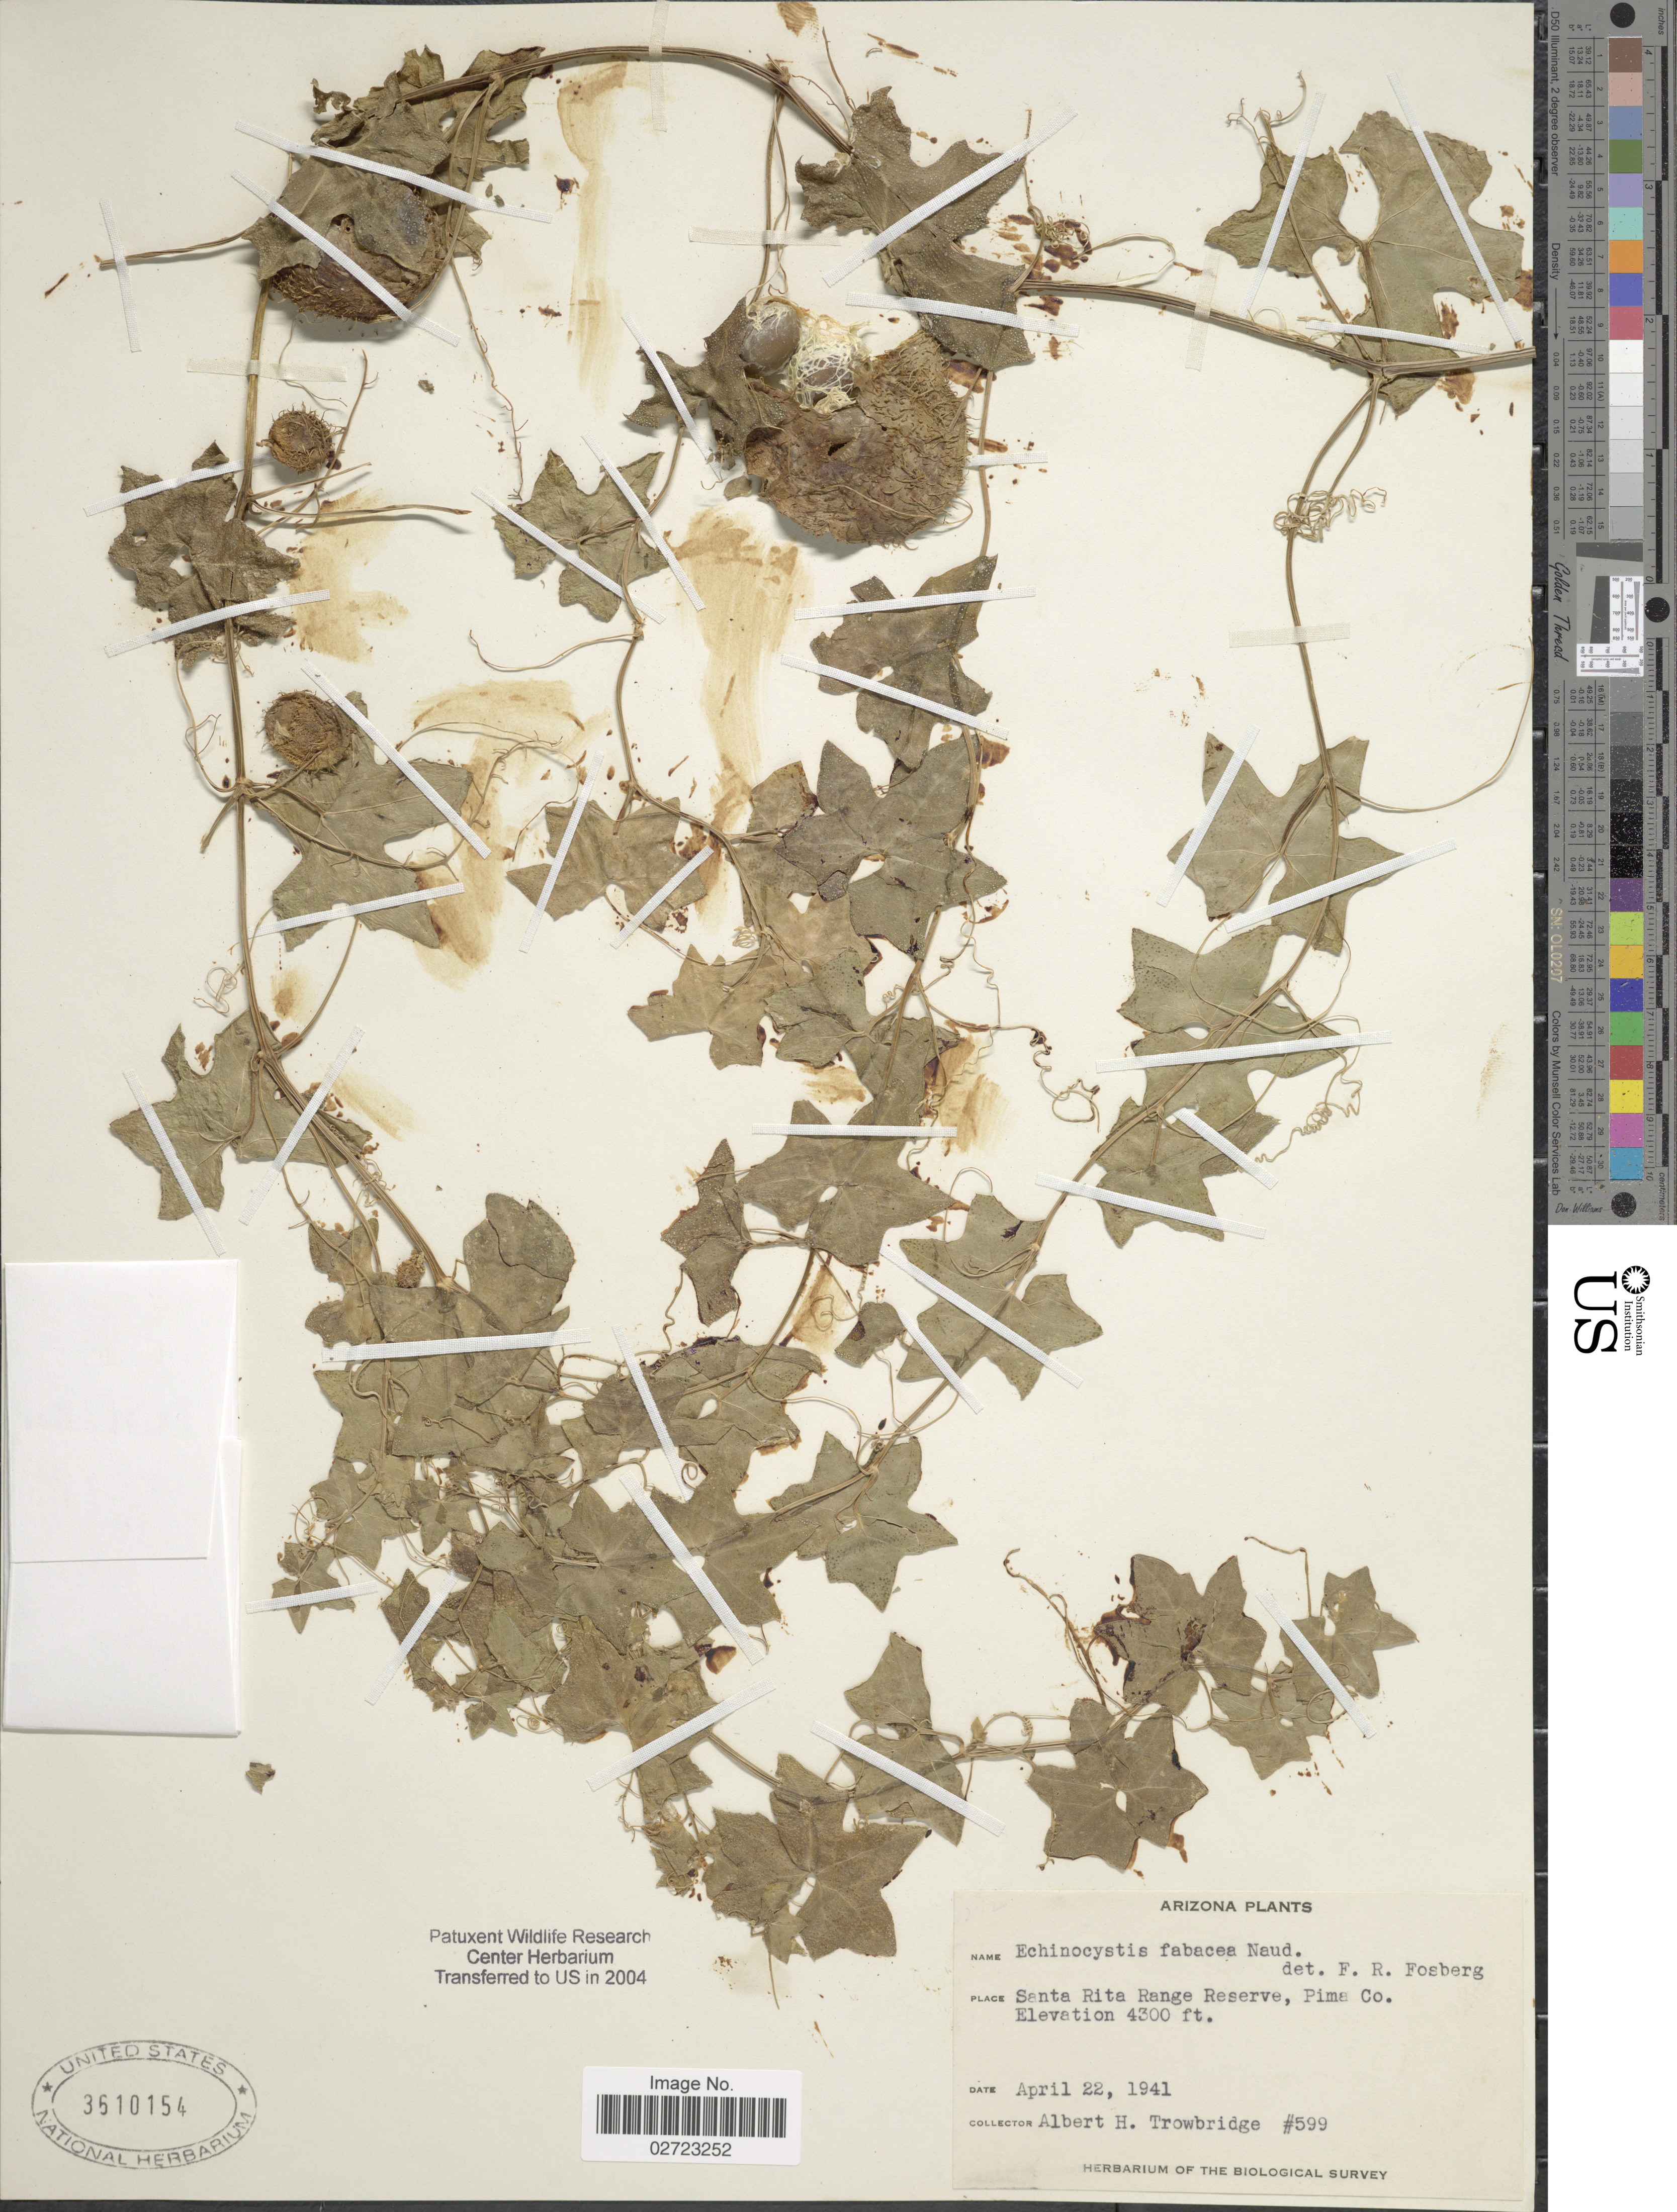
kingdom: Plantae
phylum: Tracheophyta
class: Magnoliopsida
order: Cucurbitales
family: Cucurbitaceae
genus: Marah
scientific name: Marah gilensis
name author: (Greene) Greene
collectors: A. H. Trowbridge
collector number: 599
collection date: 1941-04-22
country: United States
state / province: Arizona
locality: Santa Rita Range Reserve, Pima Co.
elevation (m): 1311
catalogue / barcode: US 3610154